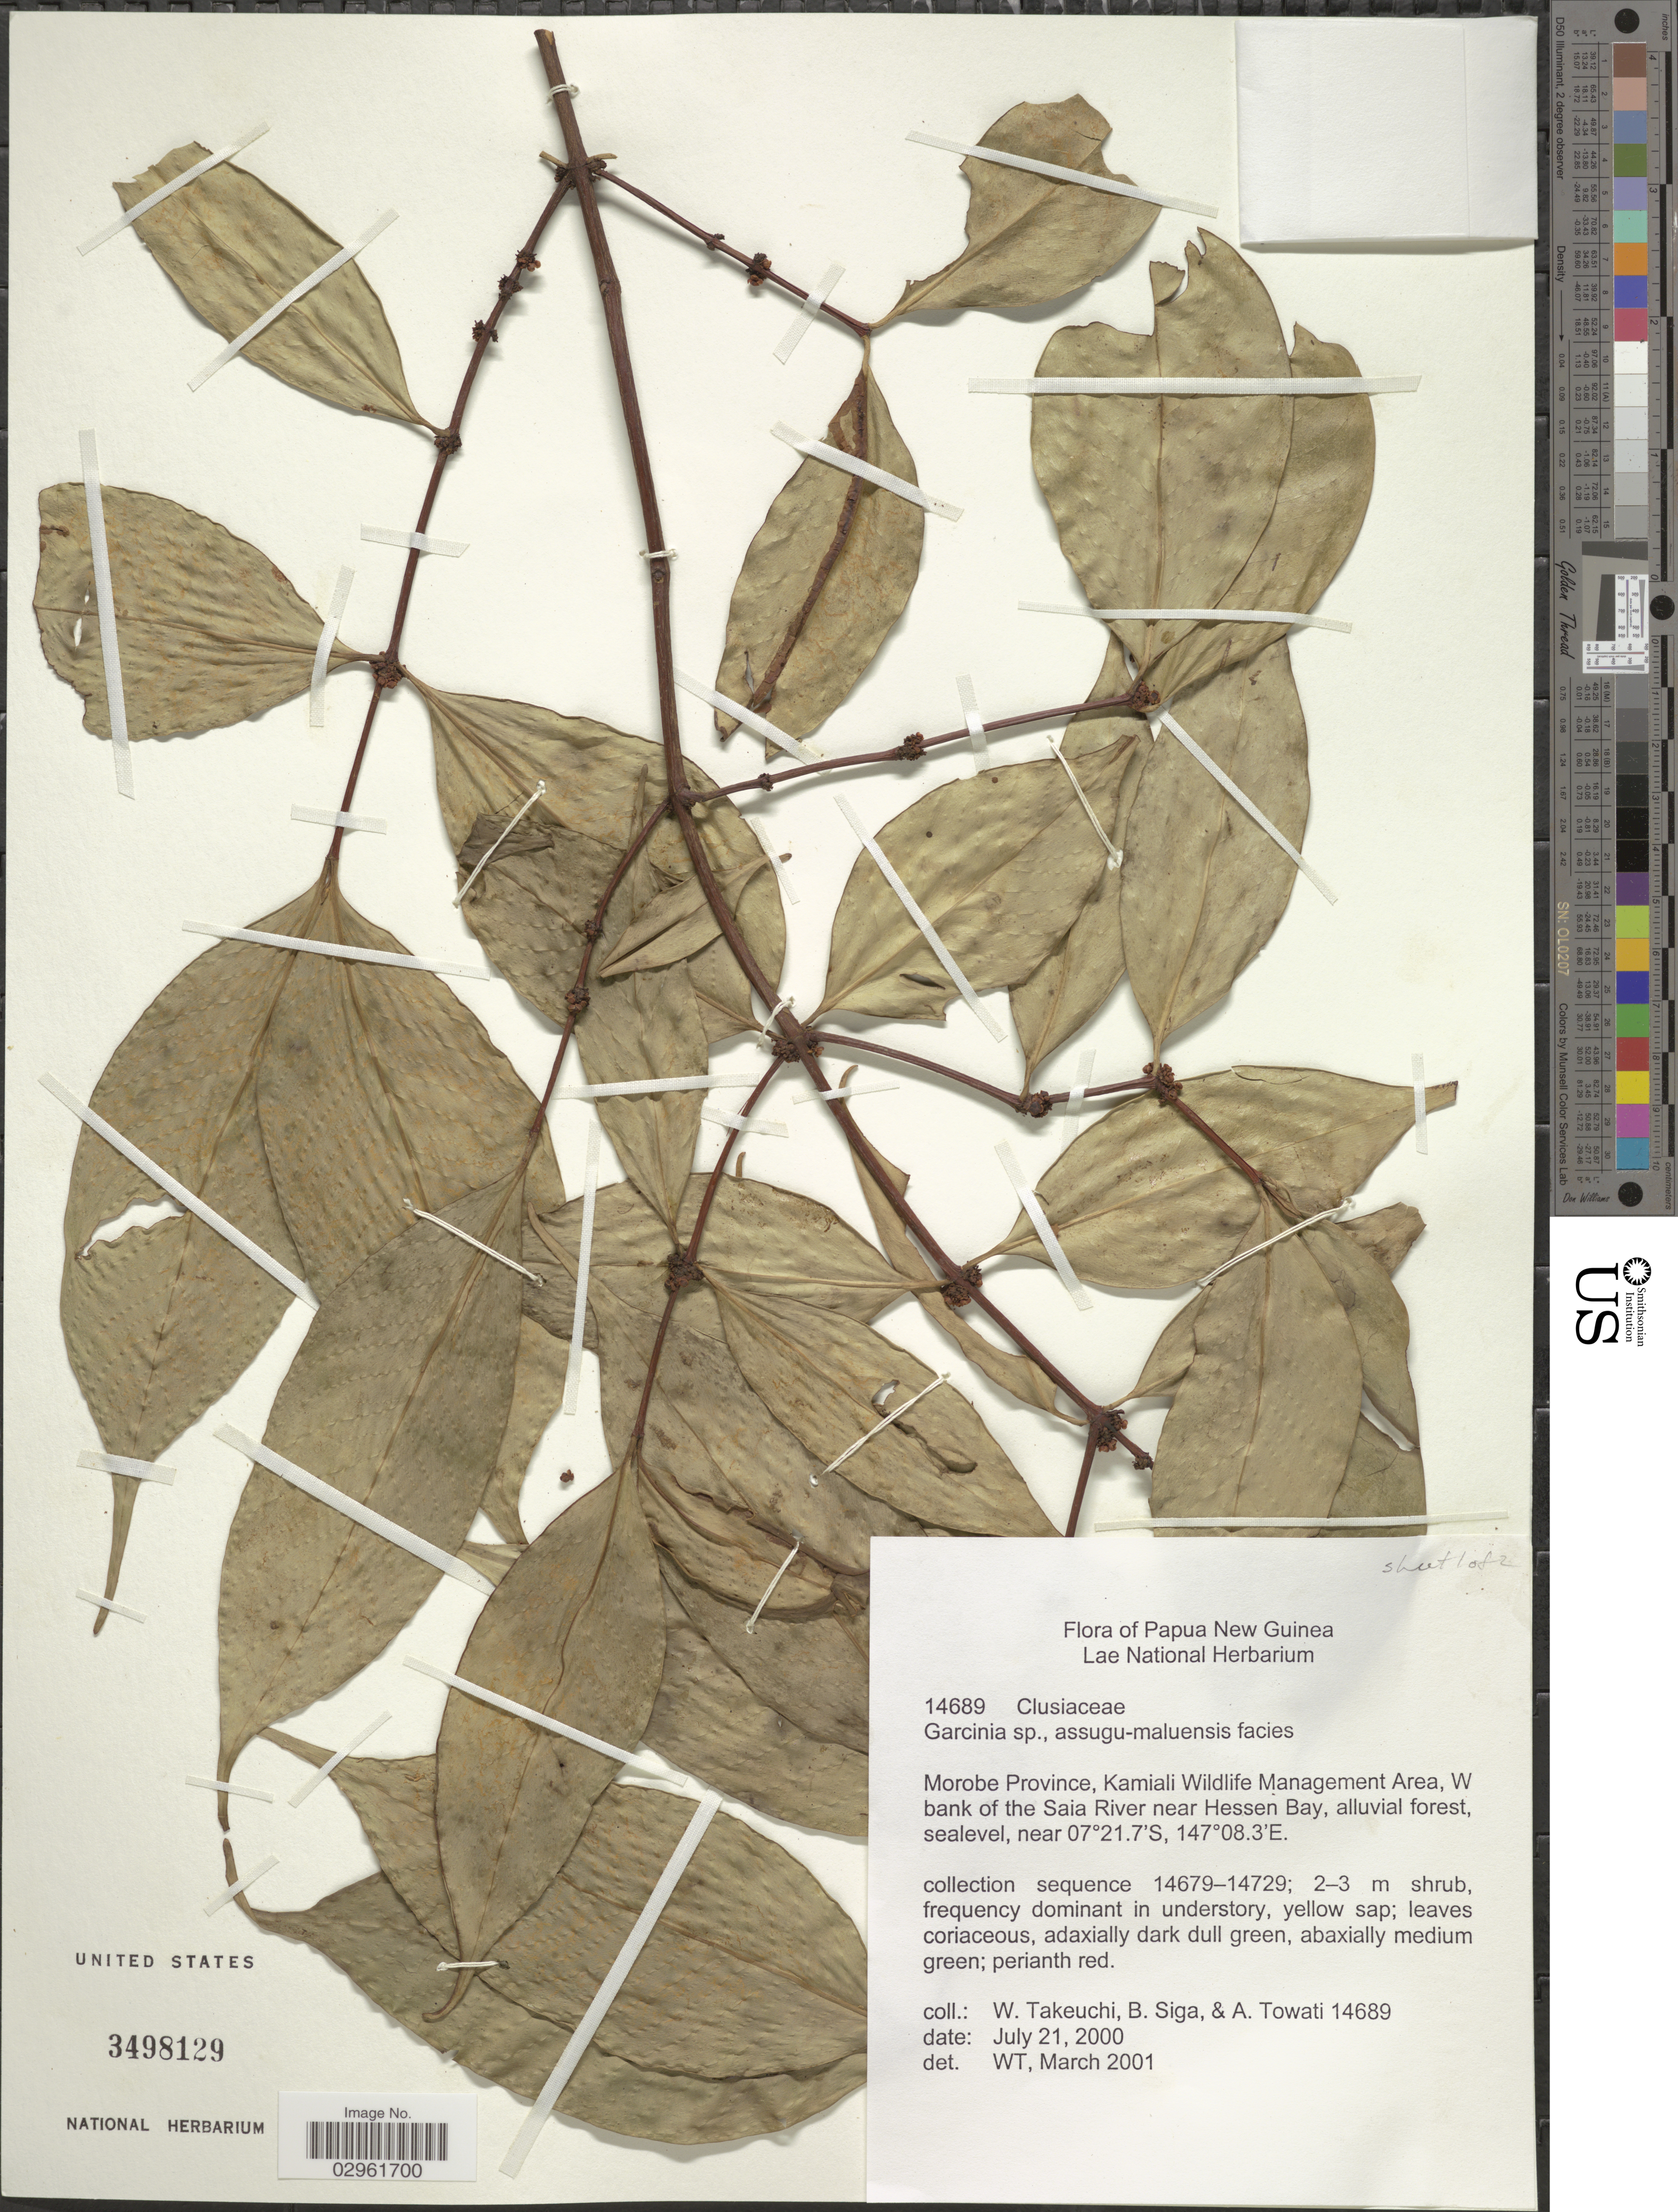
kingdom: Plantae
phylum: Tracheophyta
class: Magnoliopsida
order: Malpighiales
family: Clusiaceae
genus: Garcinia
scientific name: Garcinia sp.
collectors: W. Takeuchi, B. Siga & A. Towati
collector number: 14689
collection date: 2000-07-21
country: Papua New Guinea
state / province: Morobe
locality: Kamiali Wildlife Management Area, W bank of the Saia River near Hessen Bay.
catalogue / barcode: US 3498129